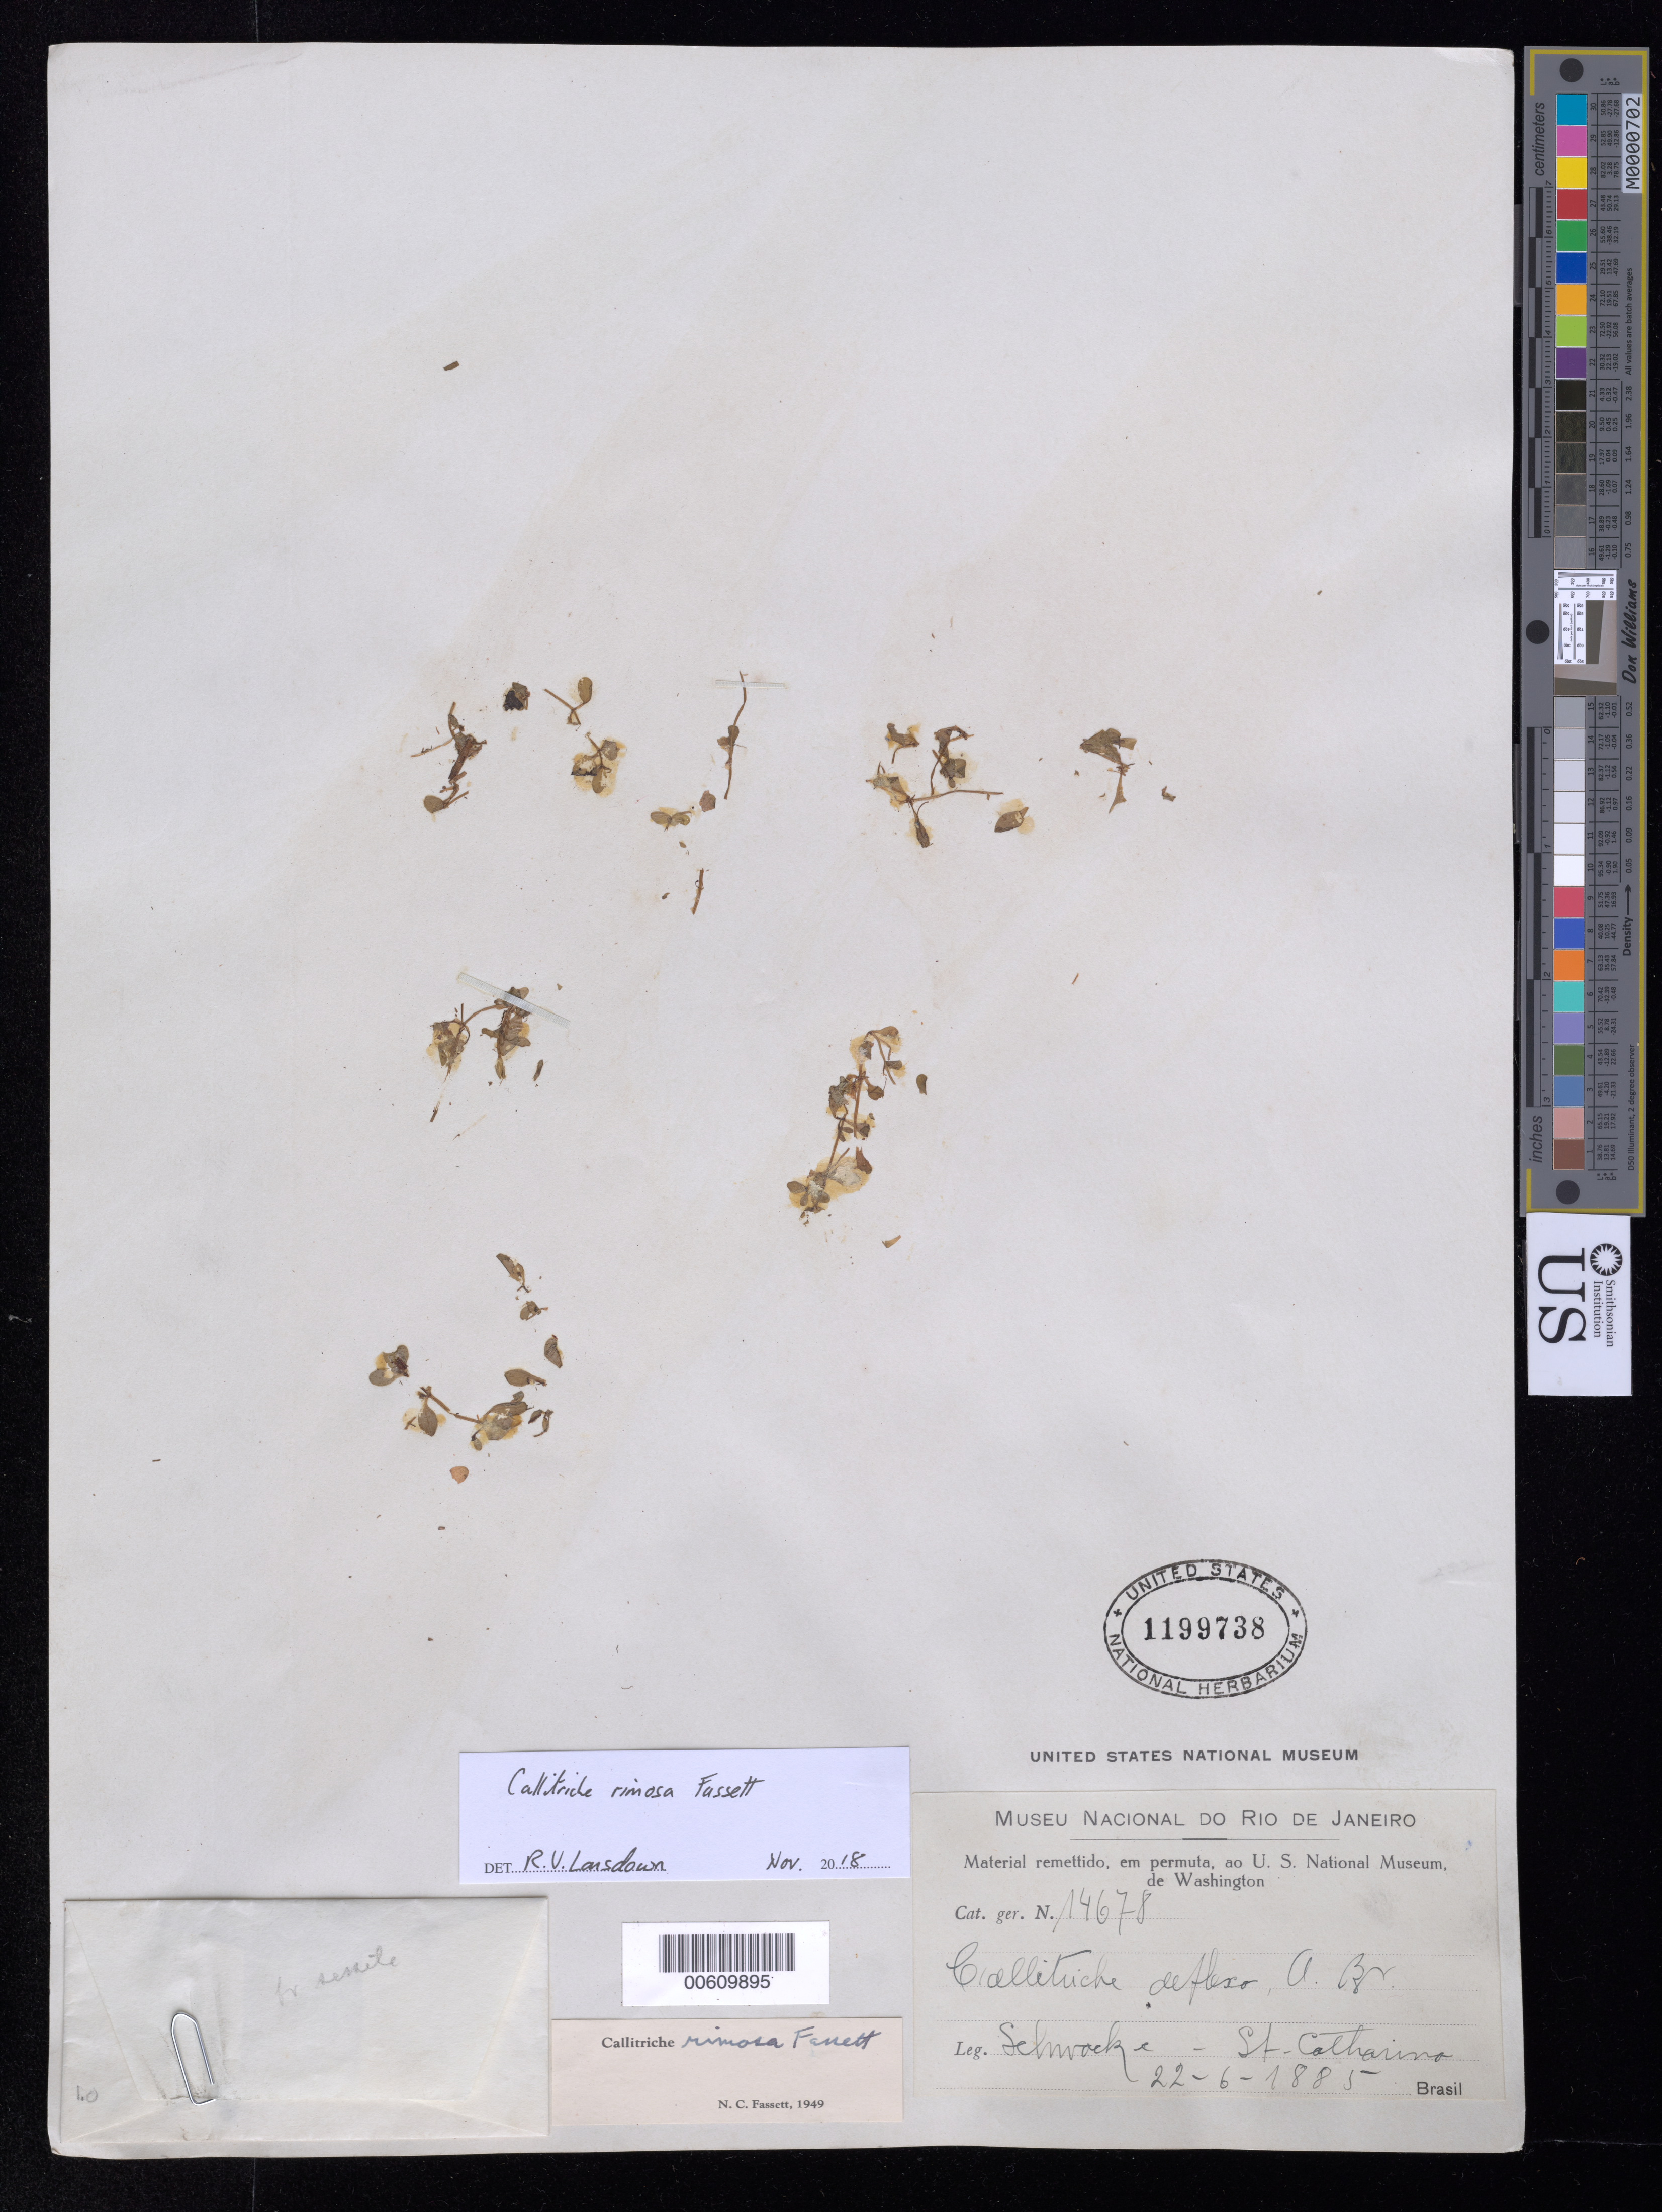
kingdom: Plantae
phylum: Tracheophyta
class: Magnoliopsida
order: Lamiales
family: Plantaginaceae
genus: Callitriche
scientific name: Callitriche rimosa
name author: Fassett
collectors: -. Schmacke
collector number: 14678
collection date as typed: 22 Jun 1885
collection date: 1885-06-22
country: Brazil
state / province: Rio de Janeiro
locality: St. Catharina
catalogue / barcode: US 1199738